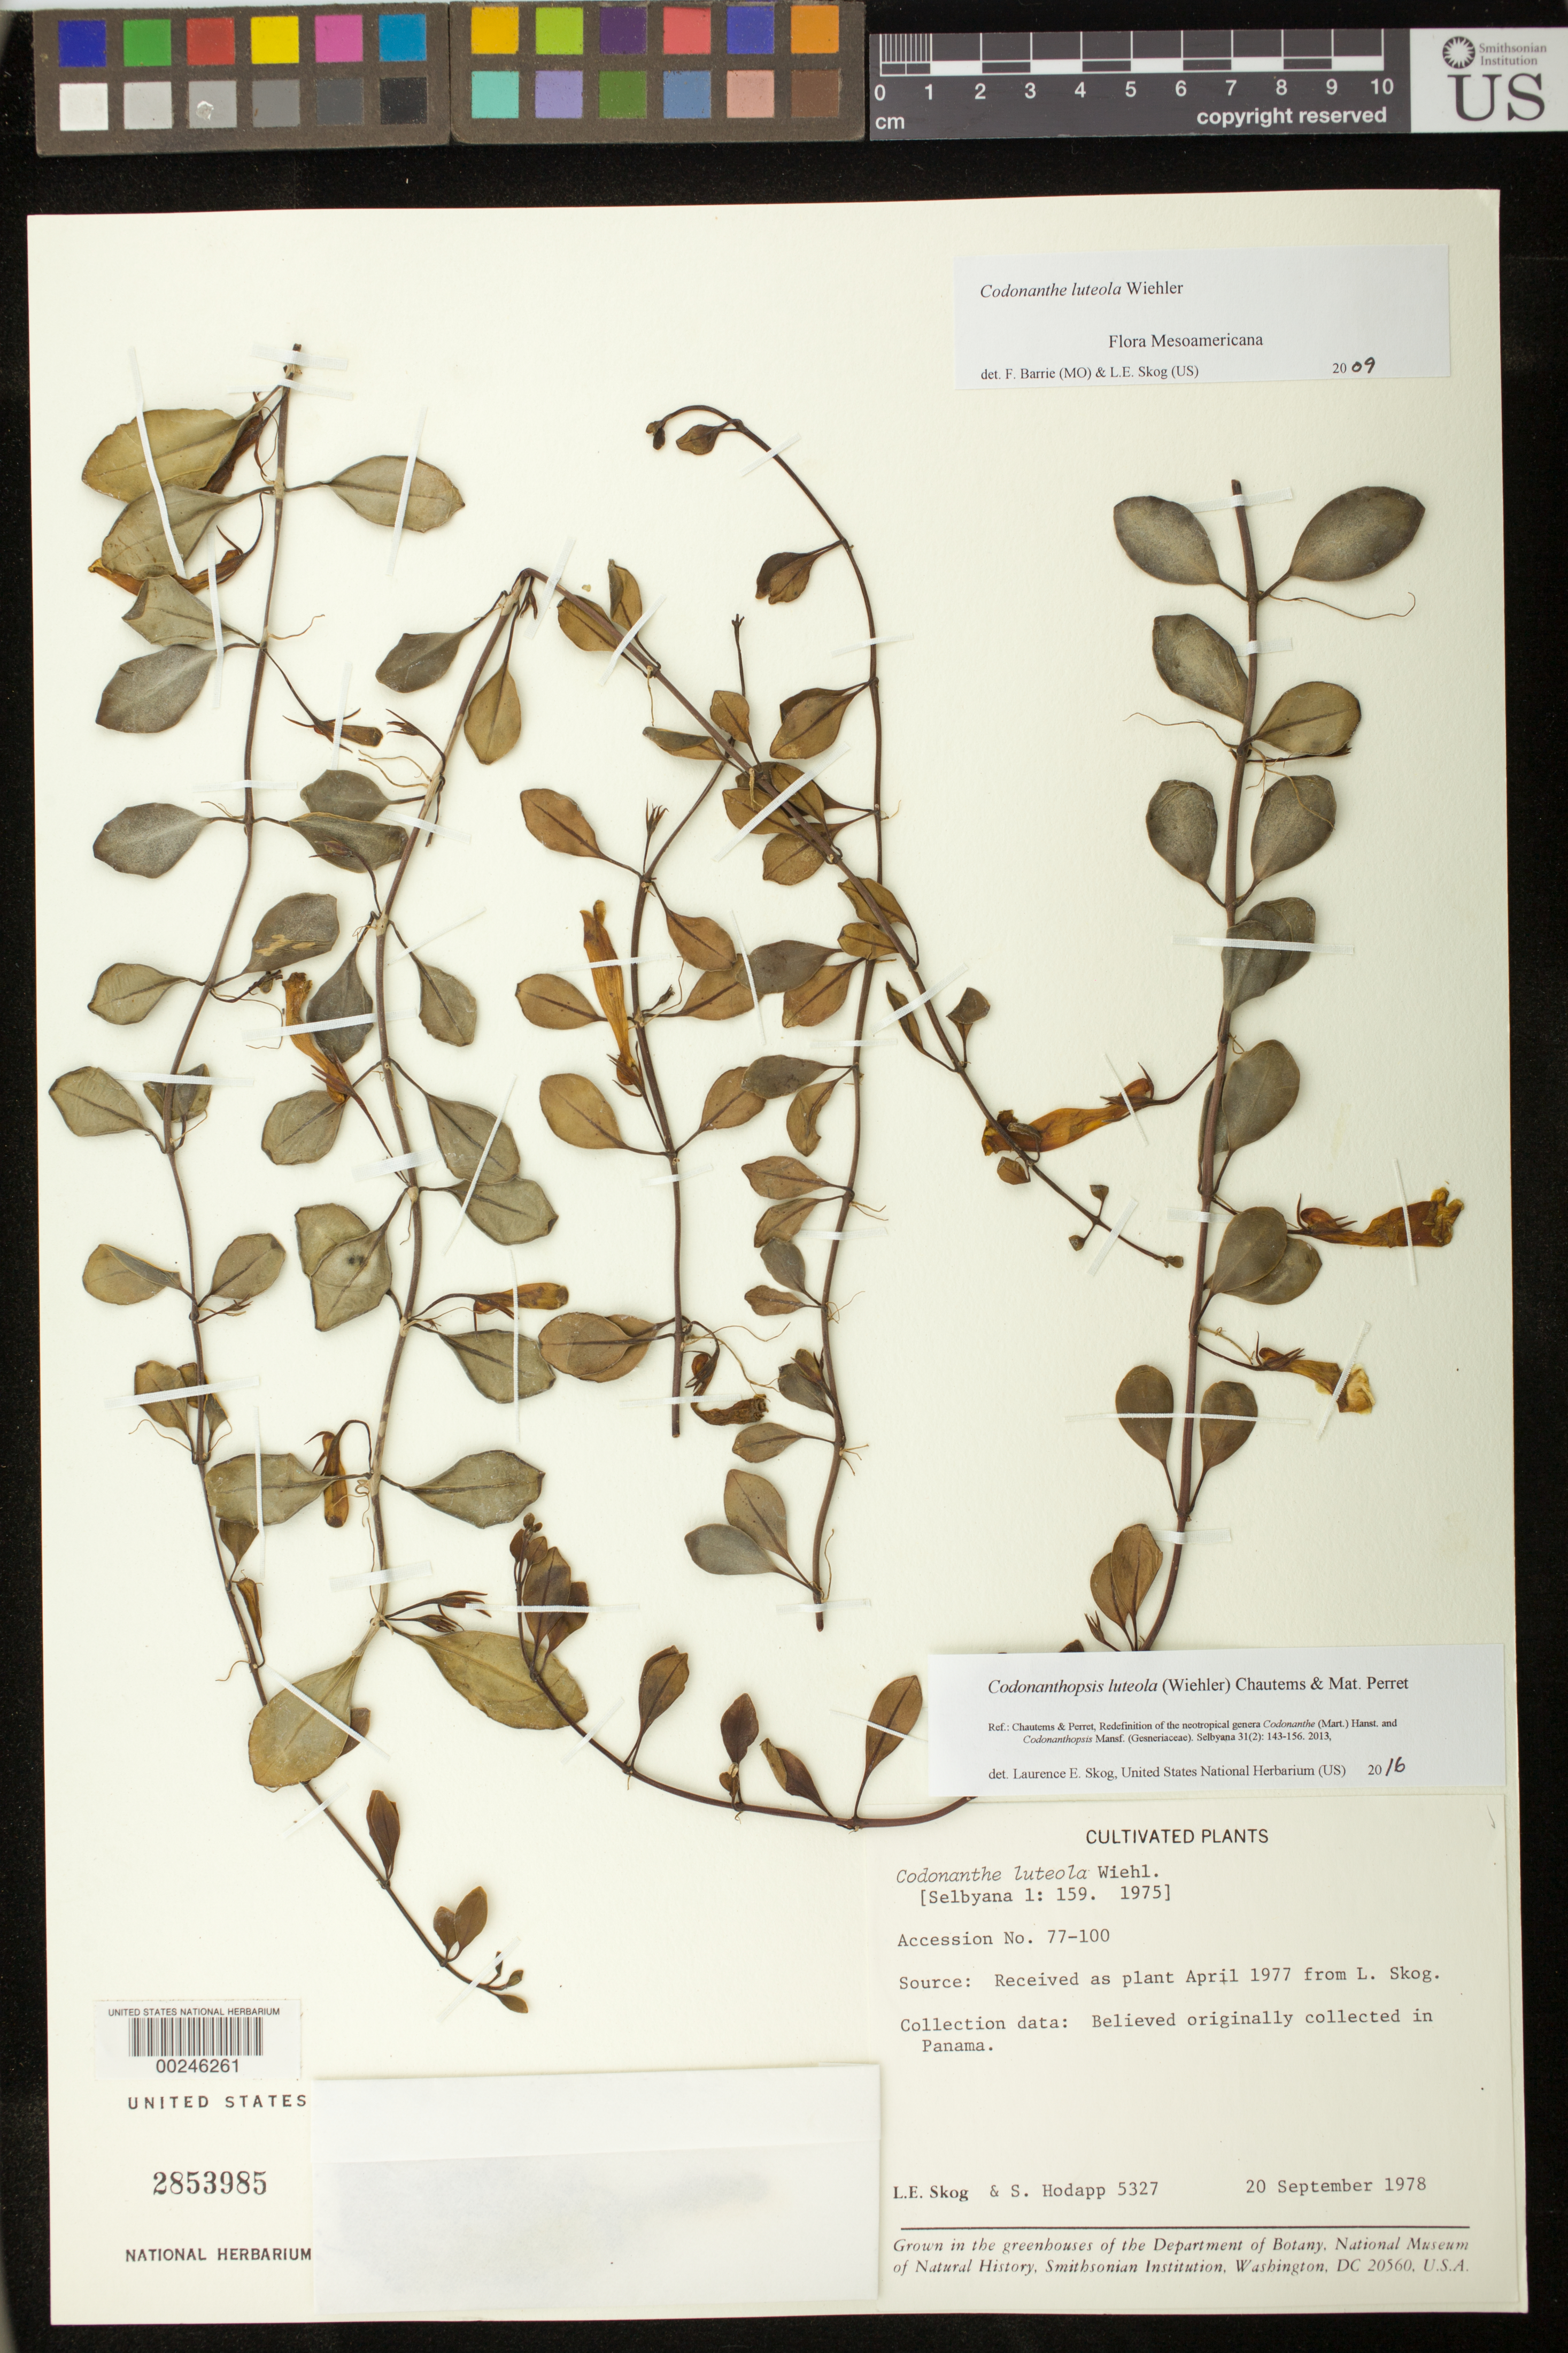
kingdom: Plantae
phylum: Tracheophyta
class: Magnoliopsida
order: Lamiales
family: Gesneriaceae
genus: Codonanthopsis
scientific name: Codonanthopsis luteola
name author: (Wiehler) Chautems & Mat.Perret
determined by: Skog, Laurence E.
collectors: L. E. Skog & S. Hodapp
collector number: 5327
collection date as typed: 20 Sep 1978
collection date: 1978-09-20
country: Panama (?)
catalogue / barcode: US 2853985